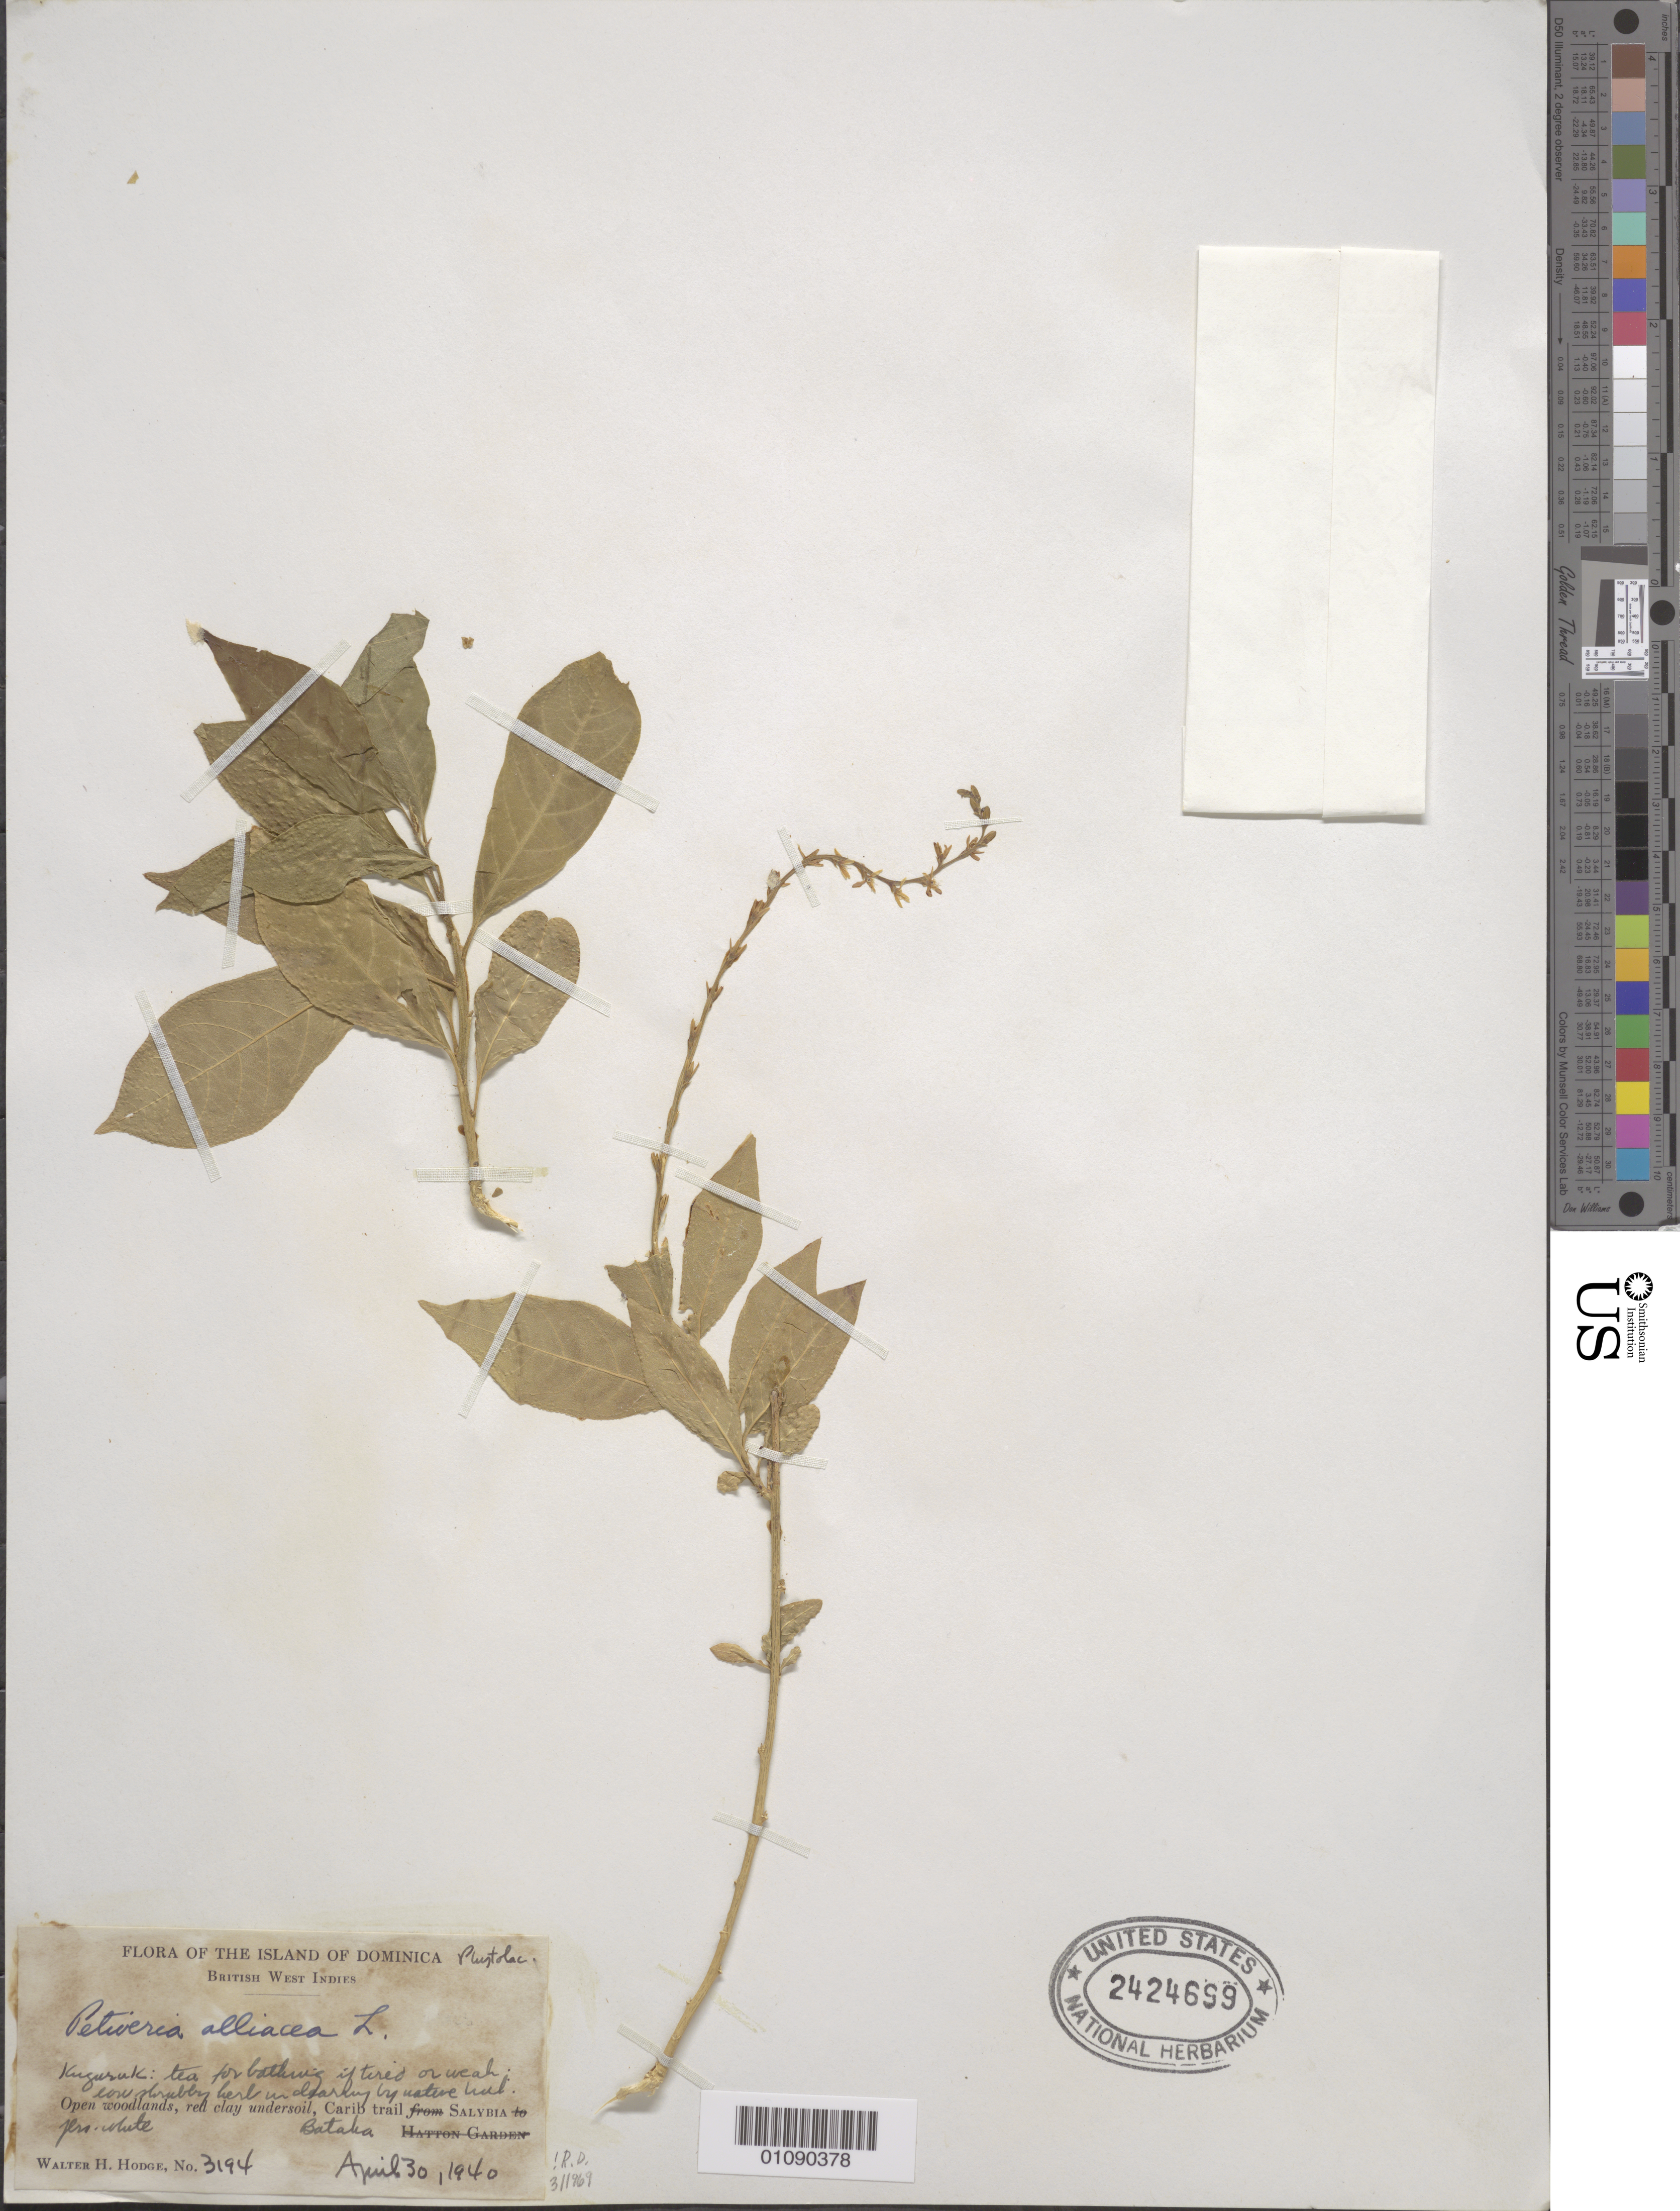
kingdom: Plantae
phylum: Tracheophyta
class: Magnoliopsida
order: Caryophyllales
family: Phytolaccaceae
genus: Petiveria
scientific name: Petiveria alliacea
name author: L.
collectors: W. Hodge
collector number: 3194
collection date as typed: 30 Apr 1940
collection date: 1940-04-30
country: Dominica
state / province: St. David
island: Dominica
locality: Carib trail Salybia. Bataba.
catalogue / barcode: US 2424699